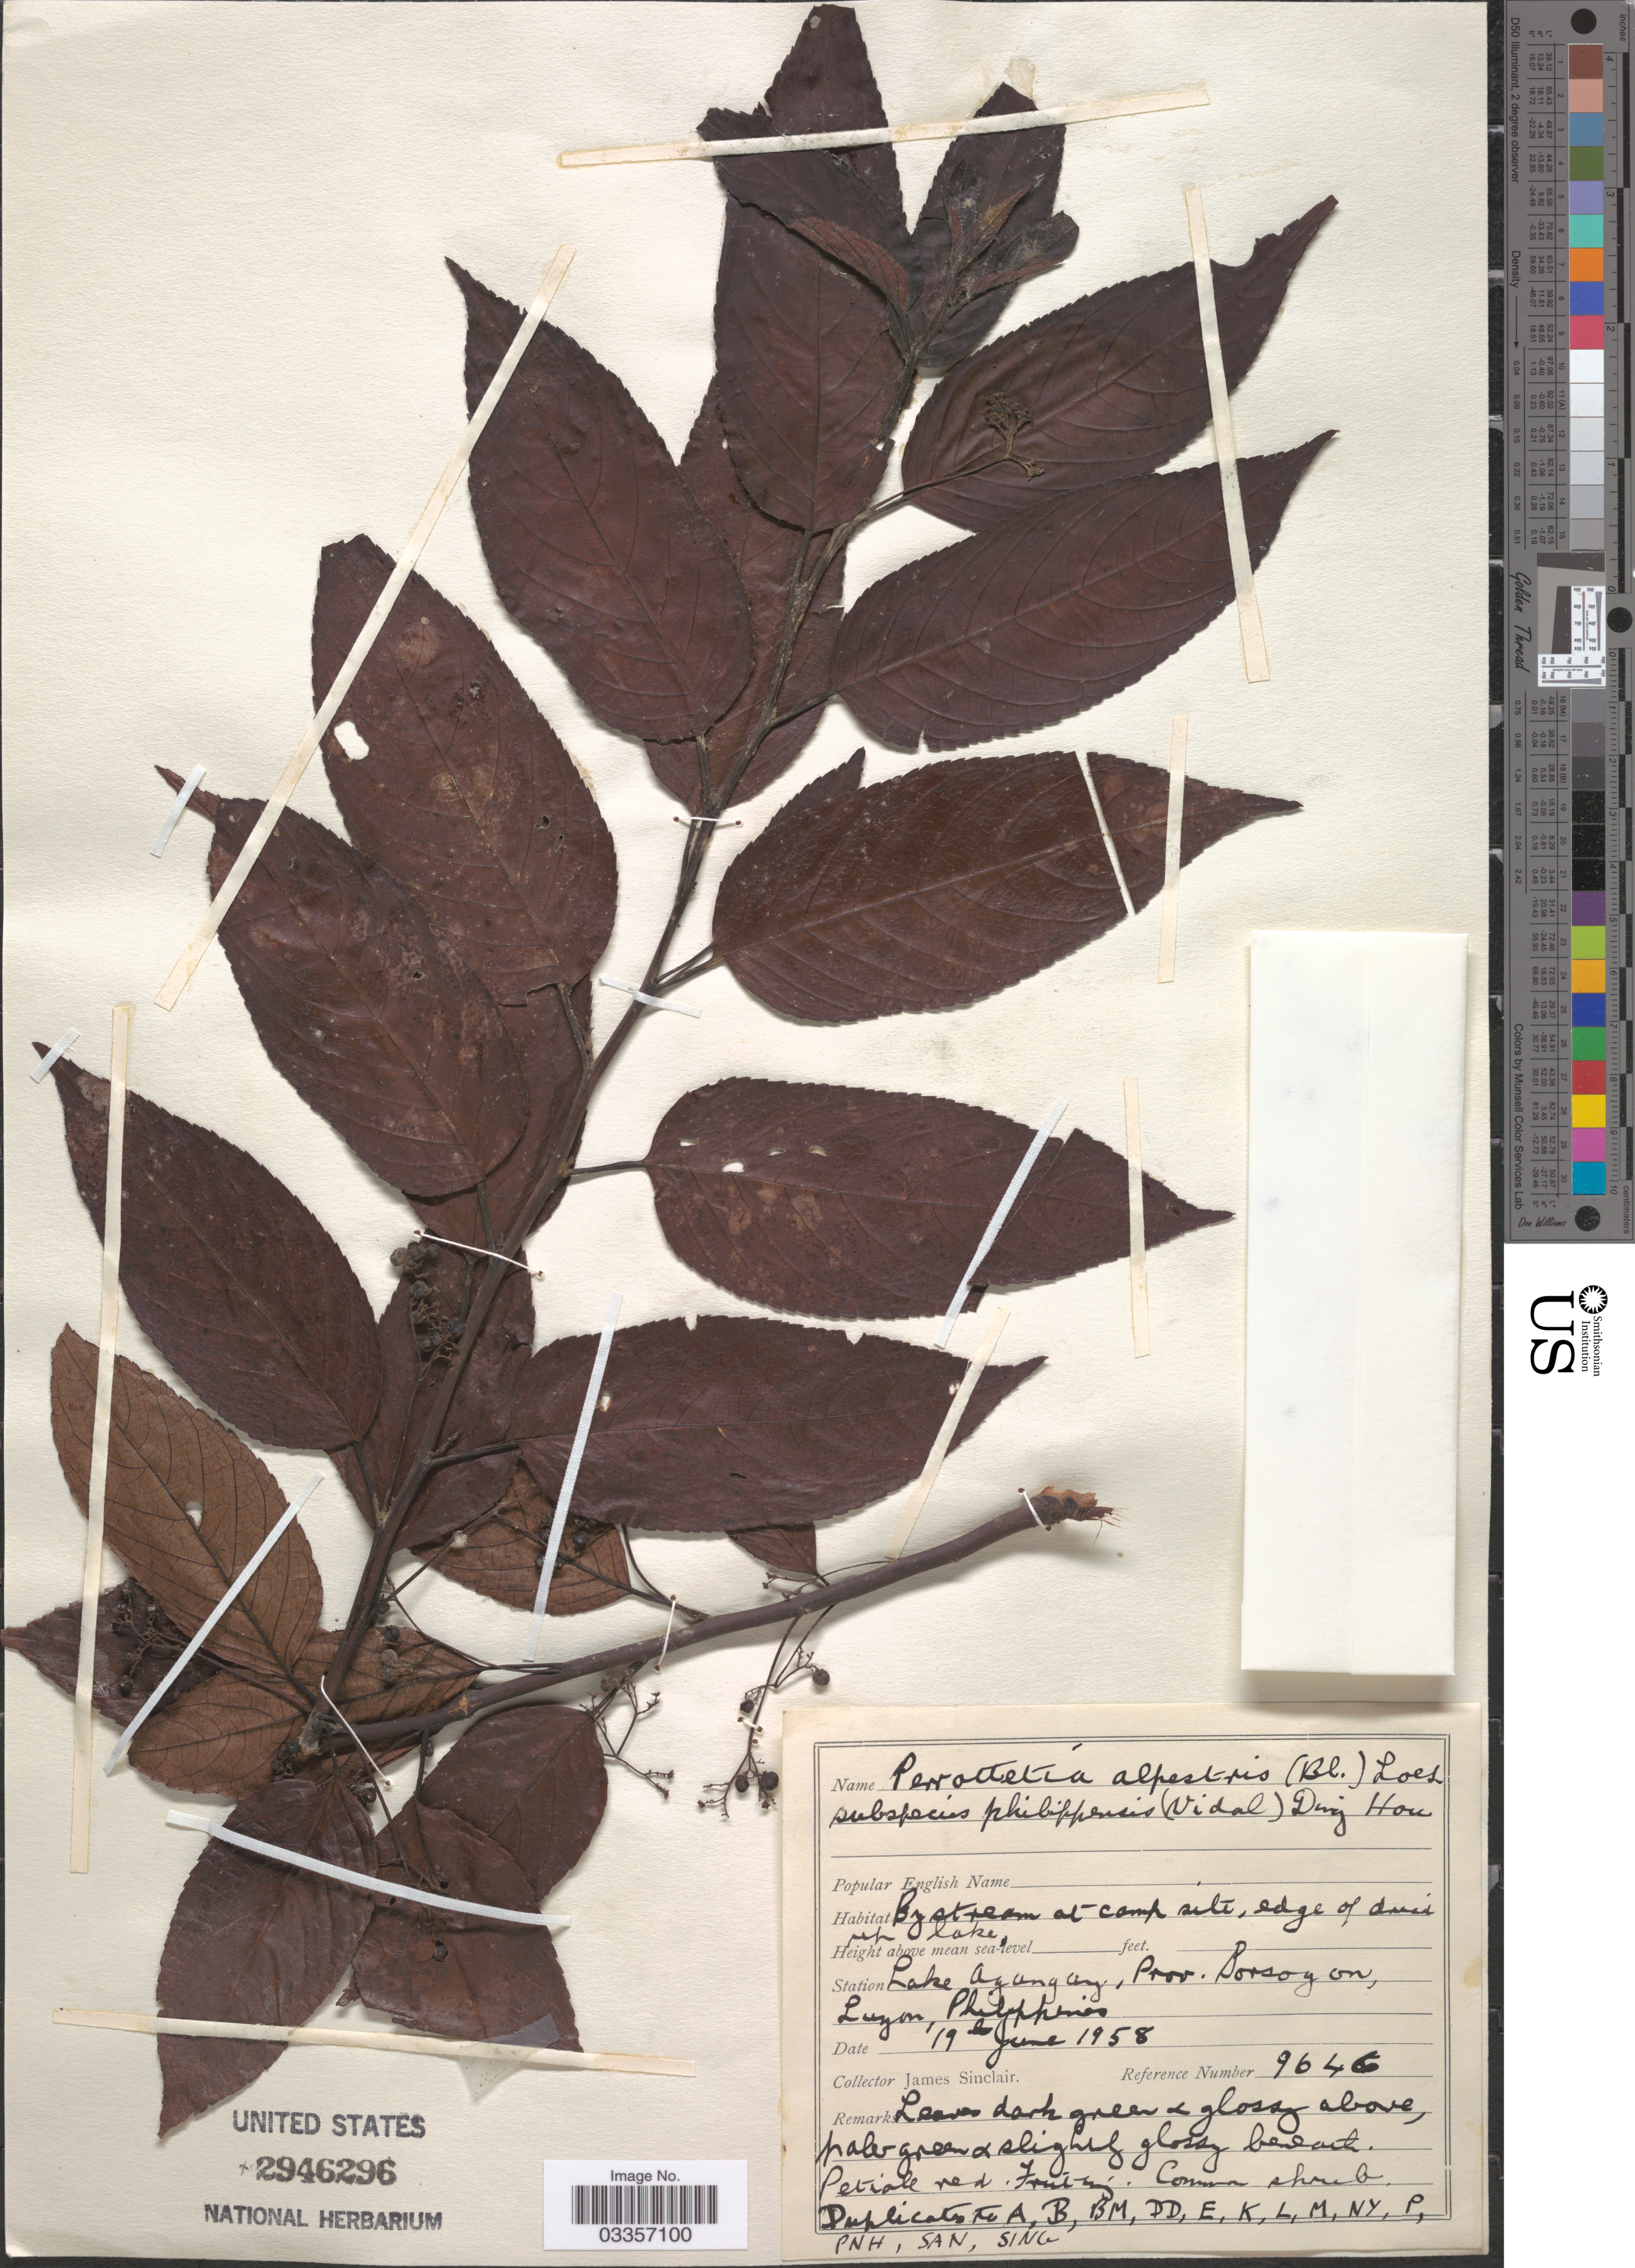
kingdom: Plantae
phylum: Tracheophyta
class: Magnoliopsida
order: Huerteales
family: Dipentodontaceae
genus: Perrottetia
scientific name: Perrottetia alpestris subsp. philippinensis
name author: (S. Vidal) Ding Hou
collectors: J. Sinclair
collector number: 9646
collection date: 1958-06-19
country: Philippines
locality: Station Lake Agangay, Prov. Sorsogon, Luzon.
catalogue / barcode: US 2946296